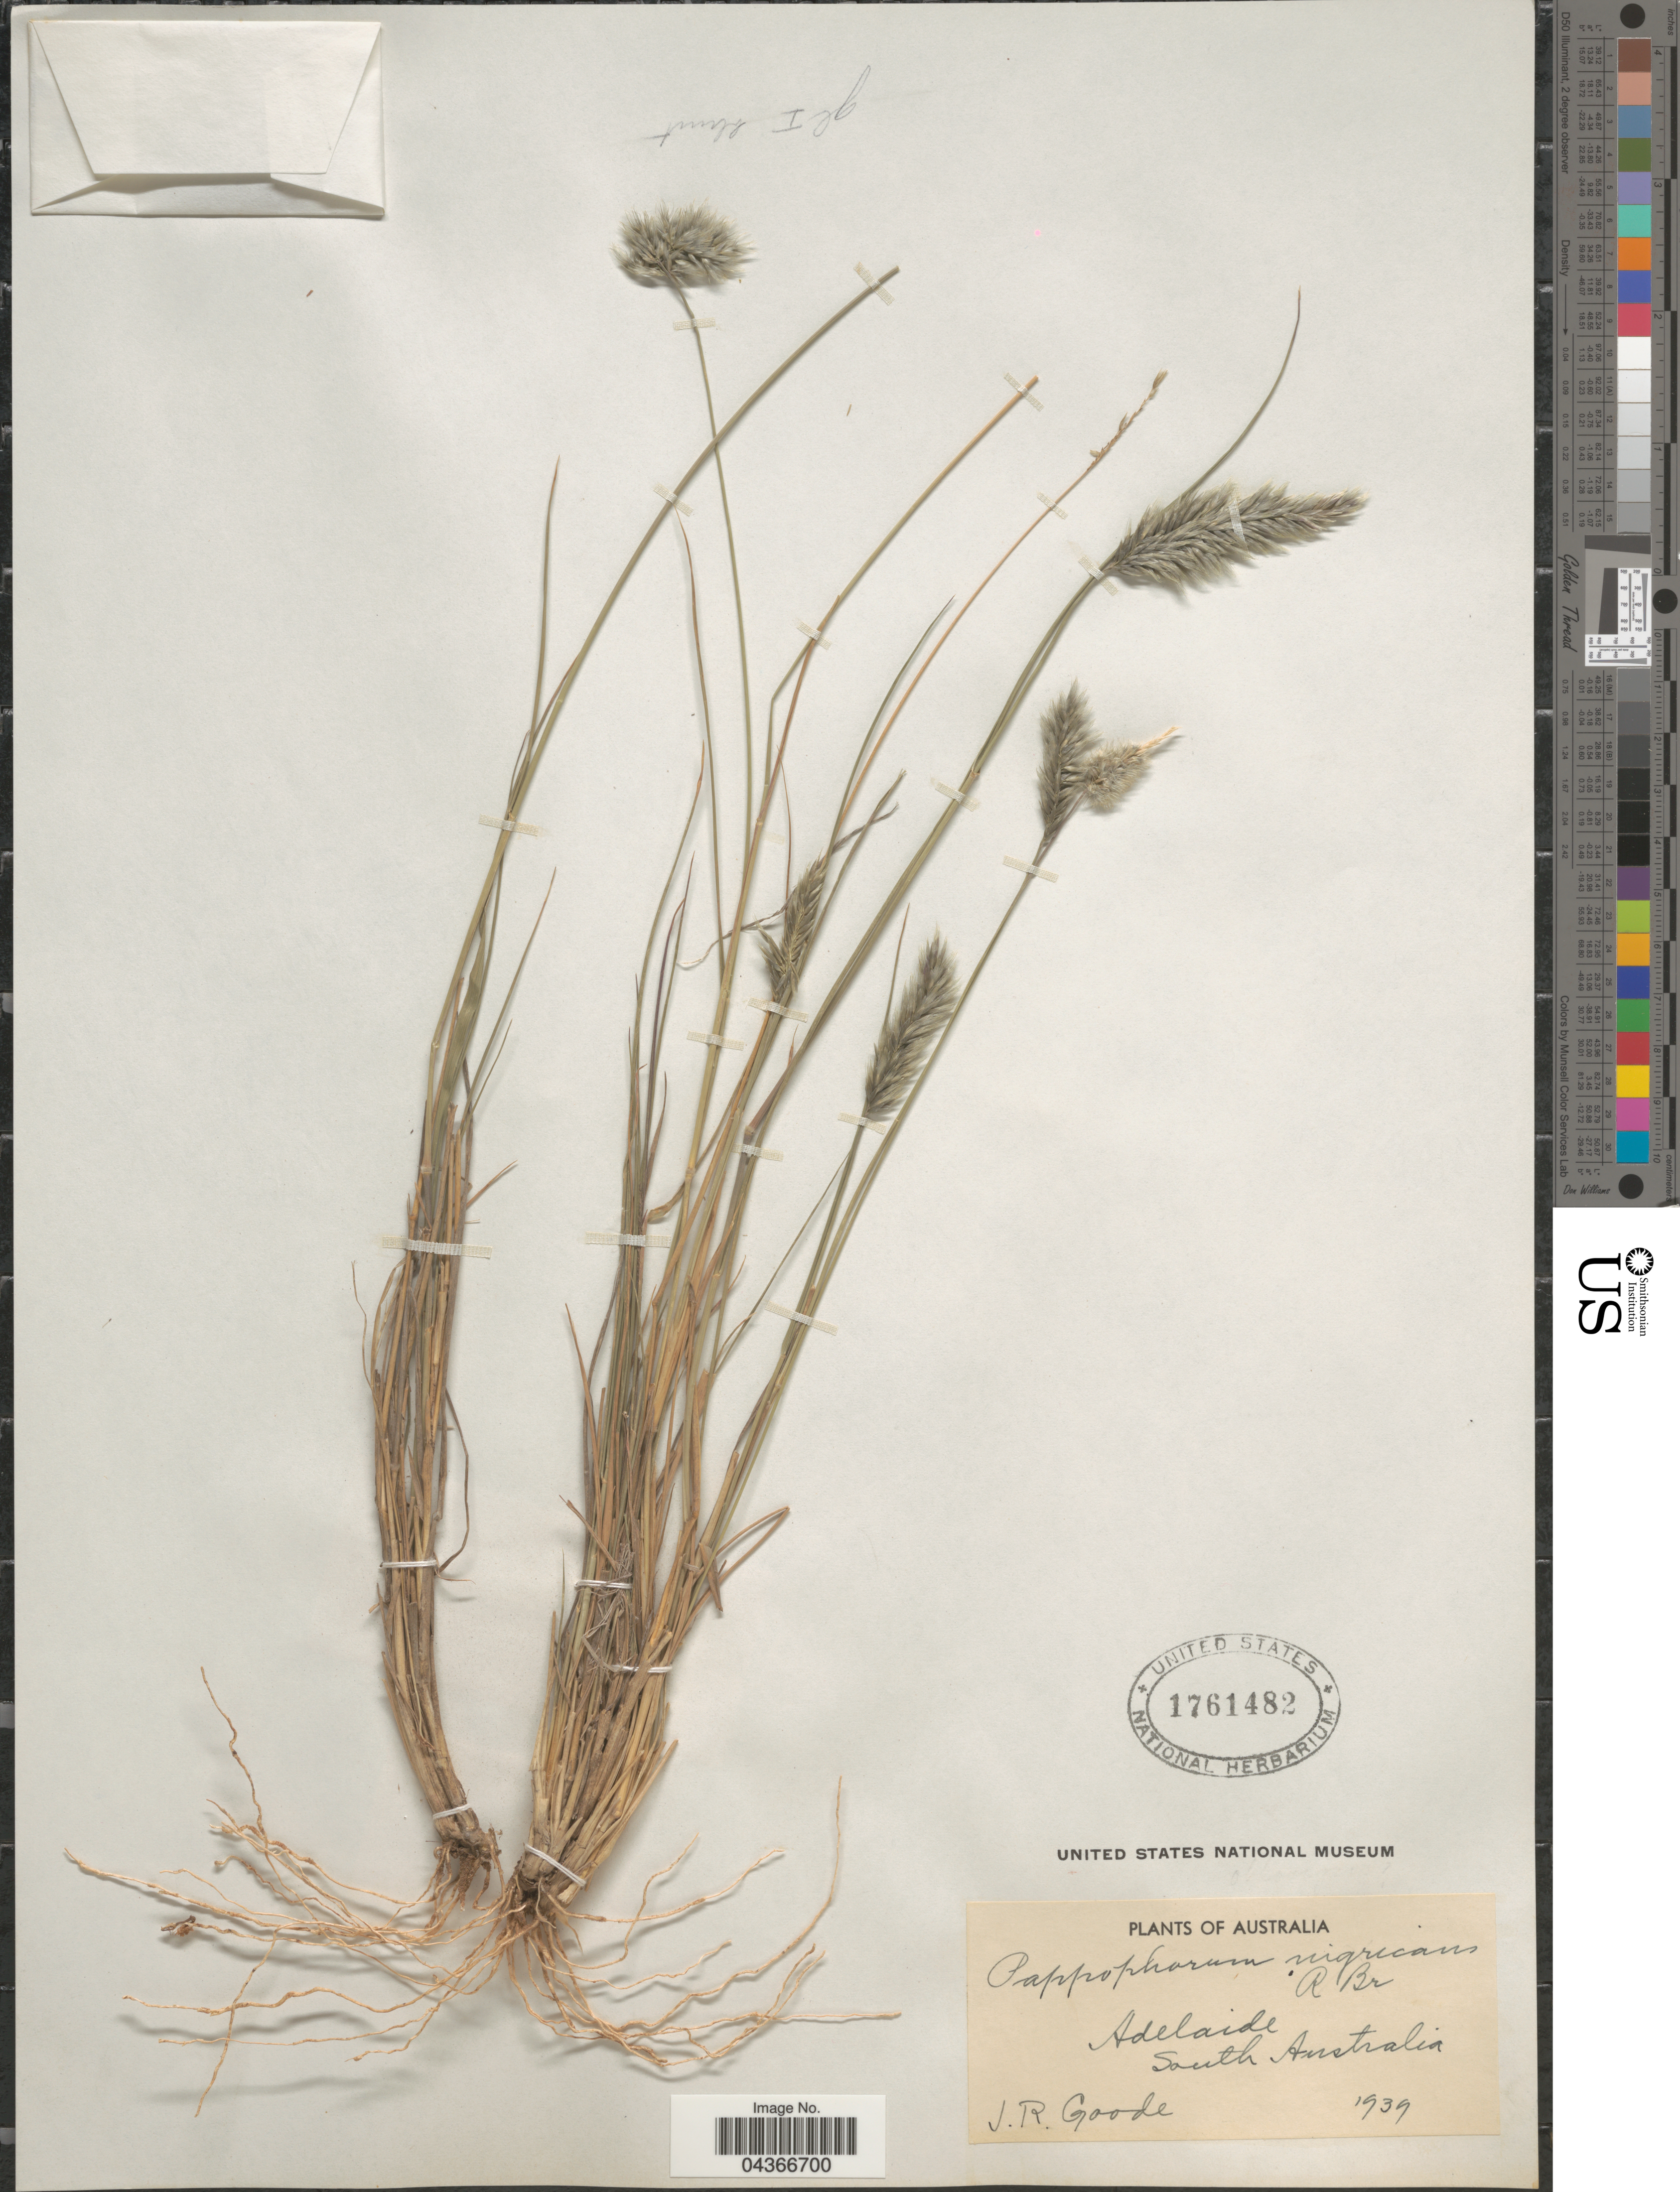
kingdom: Plantae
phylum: Tracheophyta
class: Liliopsida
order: Poales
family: Poaceae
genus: Enneapogon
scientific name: Enneapogon nigricans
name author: (R. Br.) P. Beauv.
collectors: J. Goode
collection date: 1939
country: Australia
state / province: South Australia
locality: Adelaide.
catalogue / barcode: US 1761482